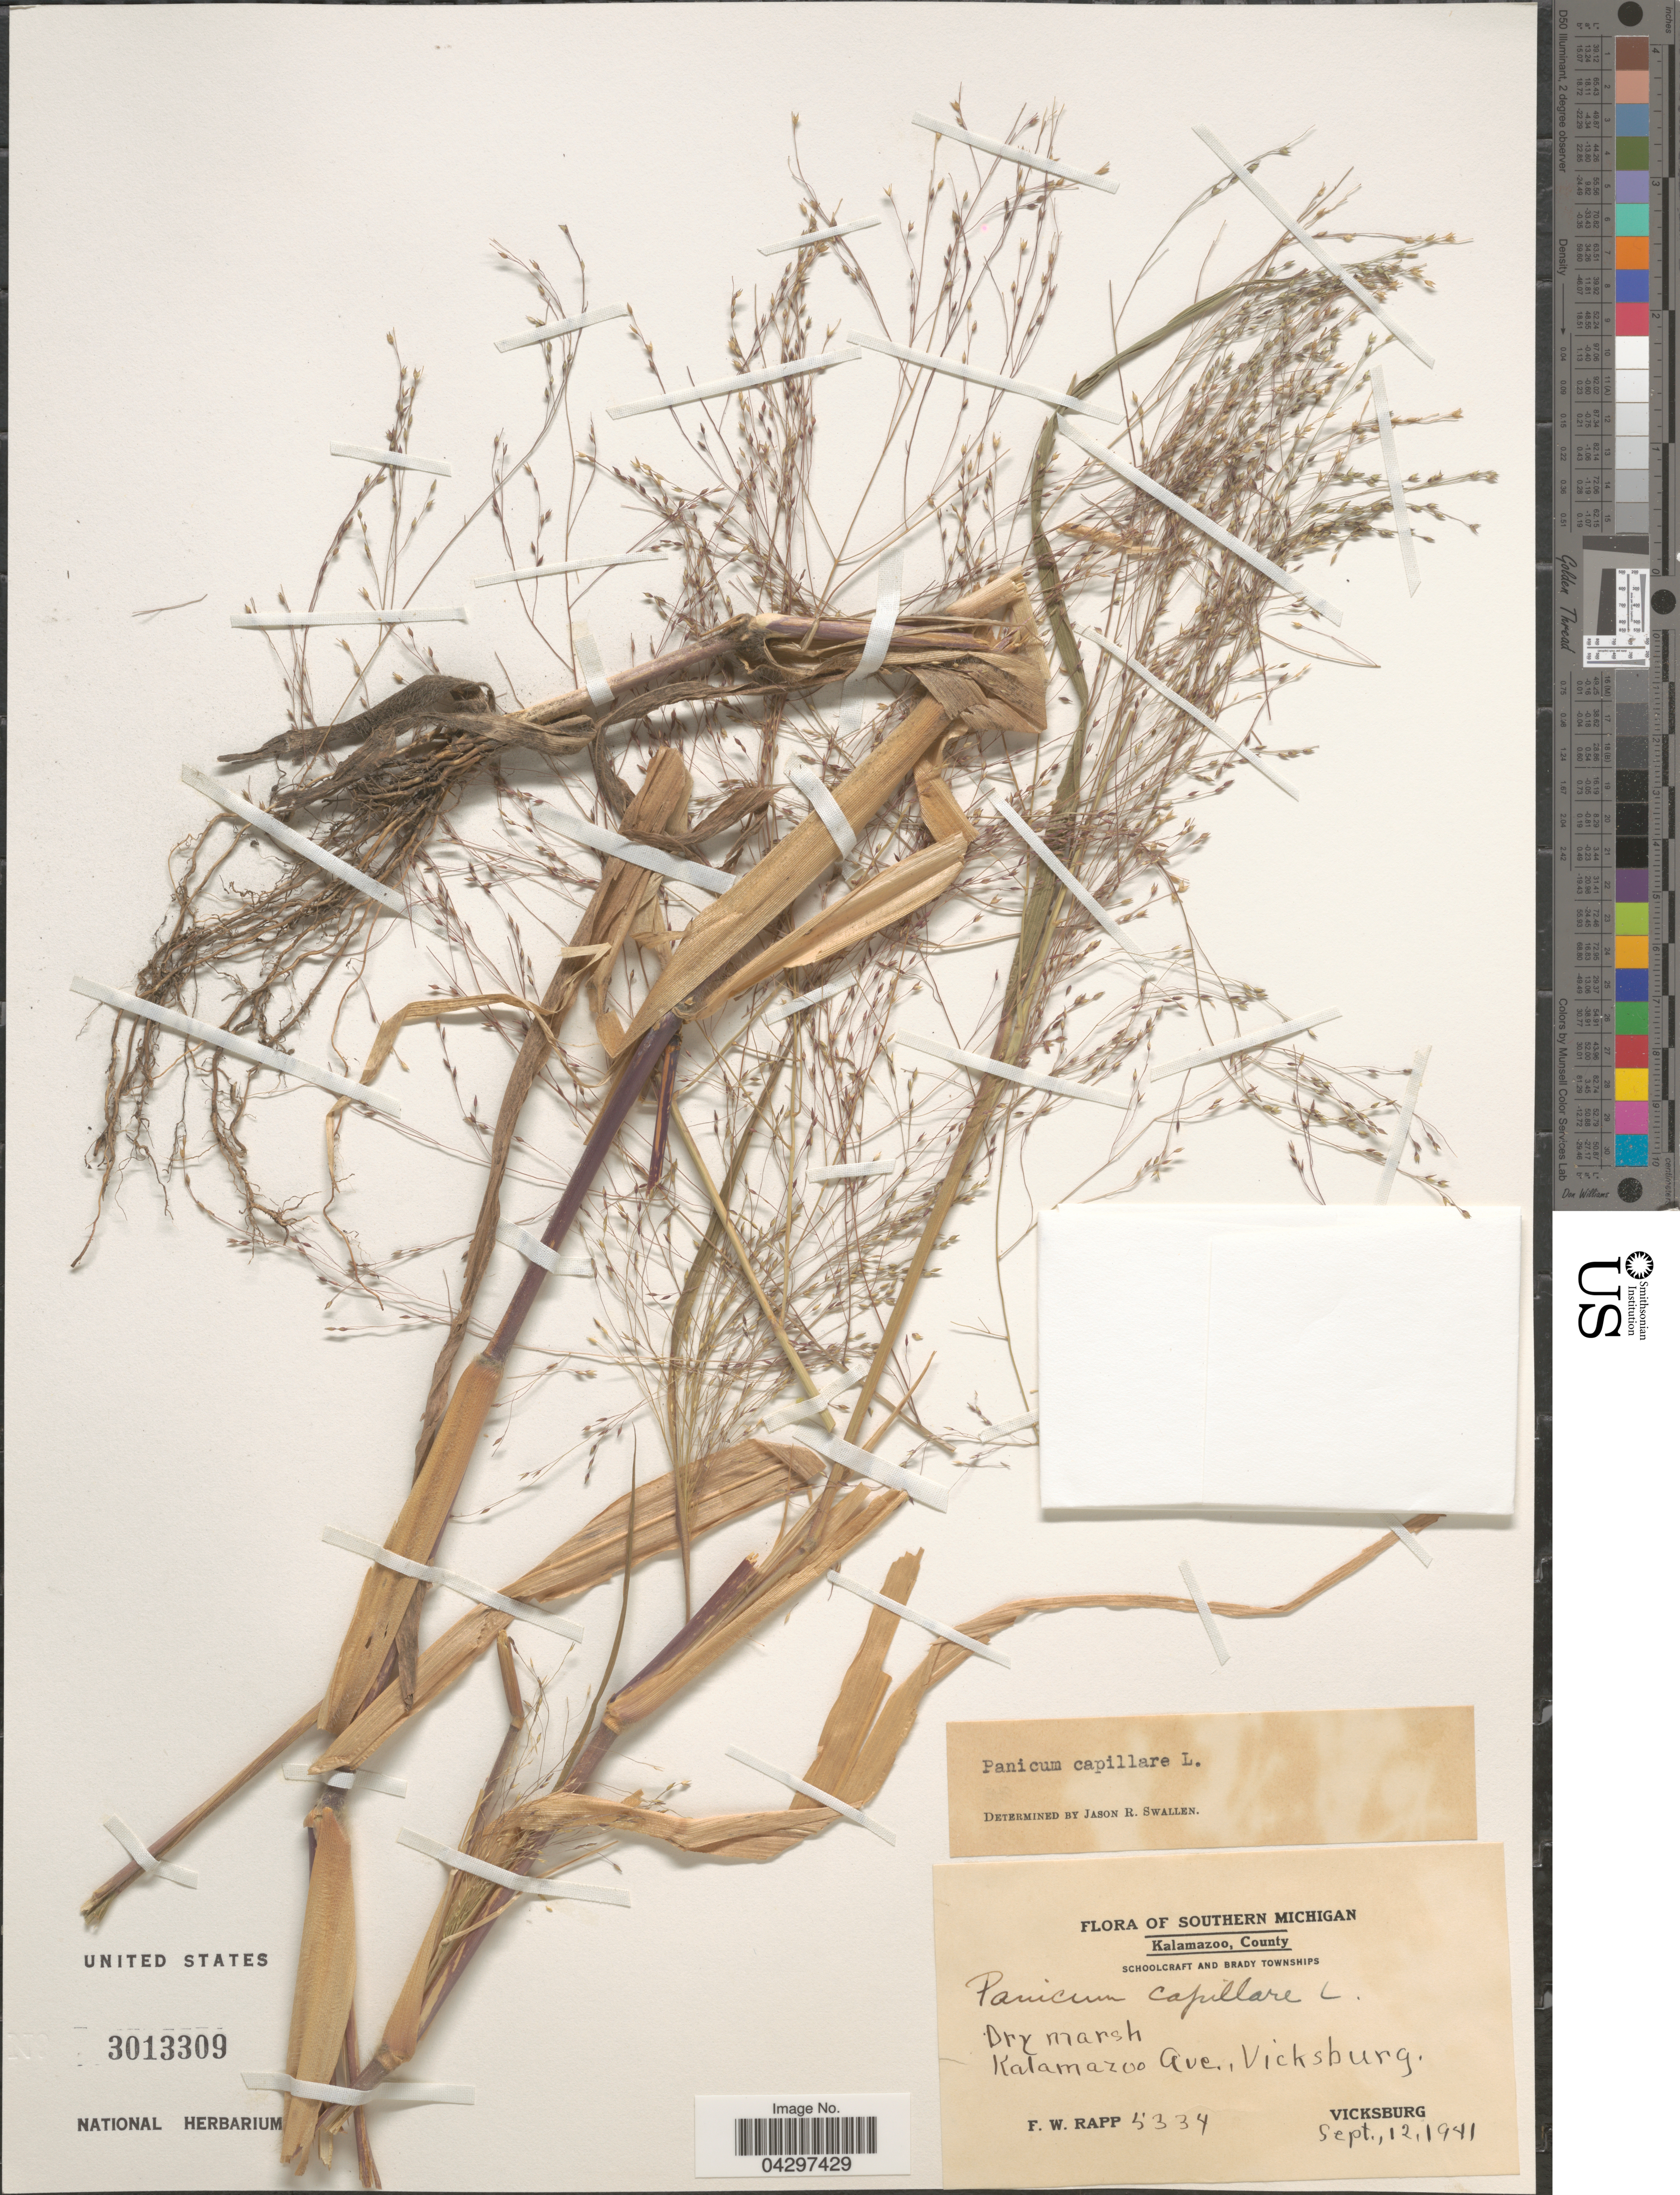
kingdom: Plantae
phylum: Tracheophyta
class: Liliopsida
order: Poales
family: Poaceae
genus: Panicum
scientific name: Panicum capillare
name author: L.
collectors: F. Rapp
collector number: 5334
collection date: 1941-09-12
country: United States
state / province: Michigan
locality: Southern Michigan. Kalamazoo, County. Kalamazoo Ave., Vicksburg.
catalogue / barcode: US 3013309